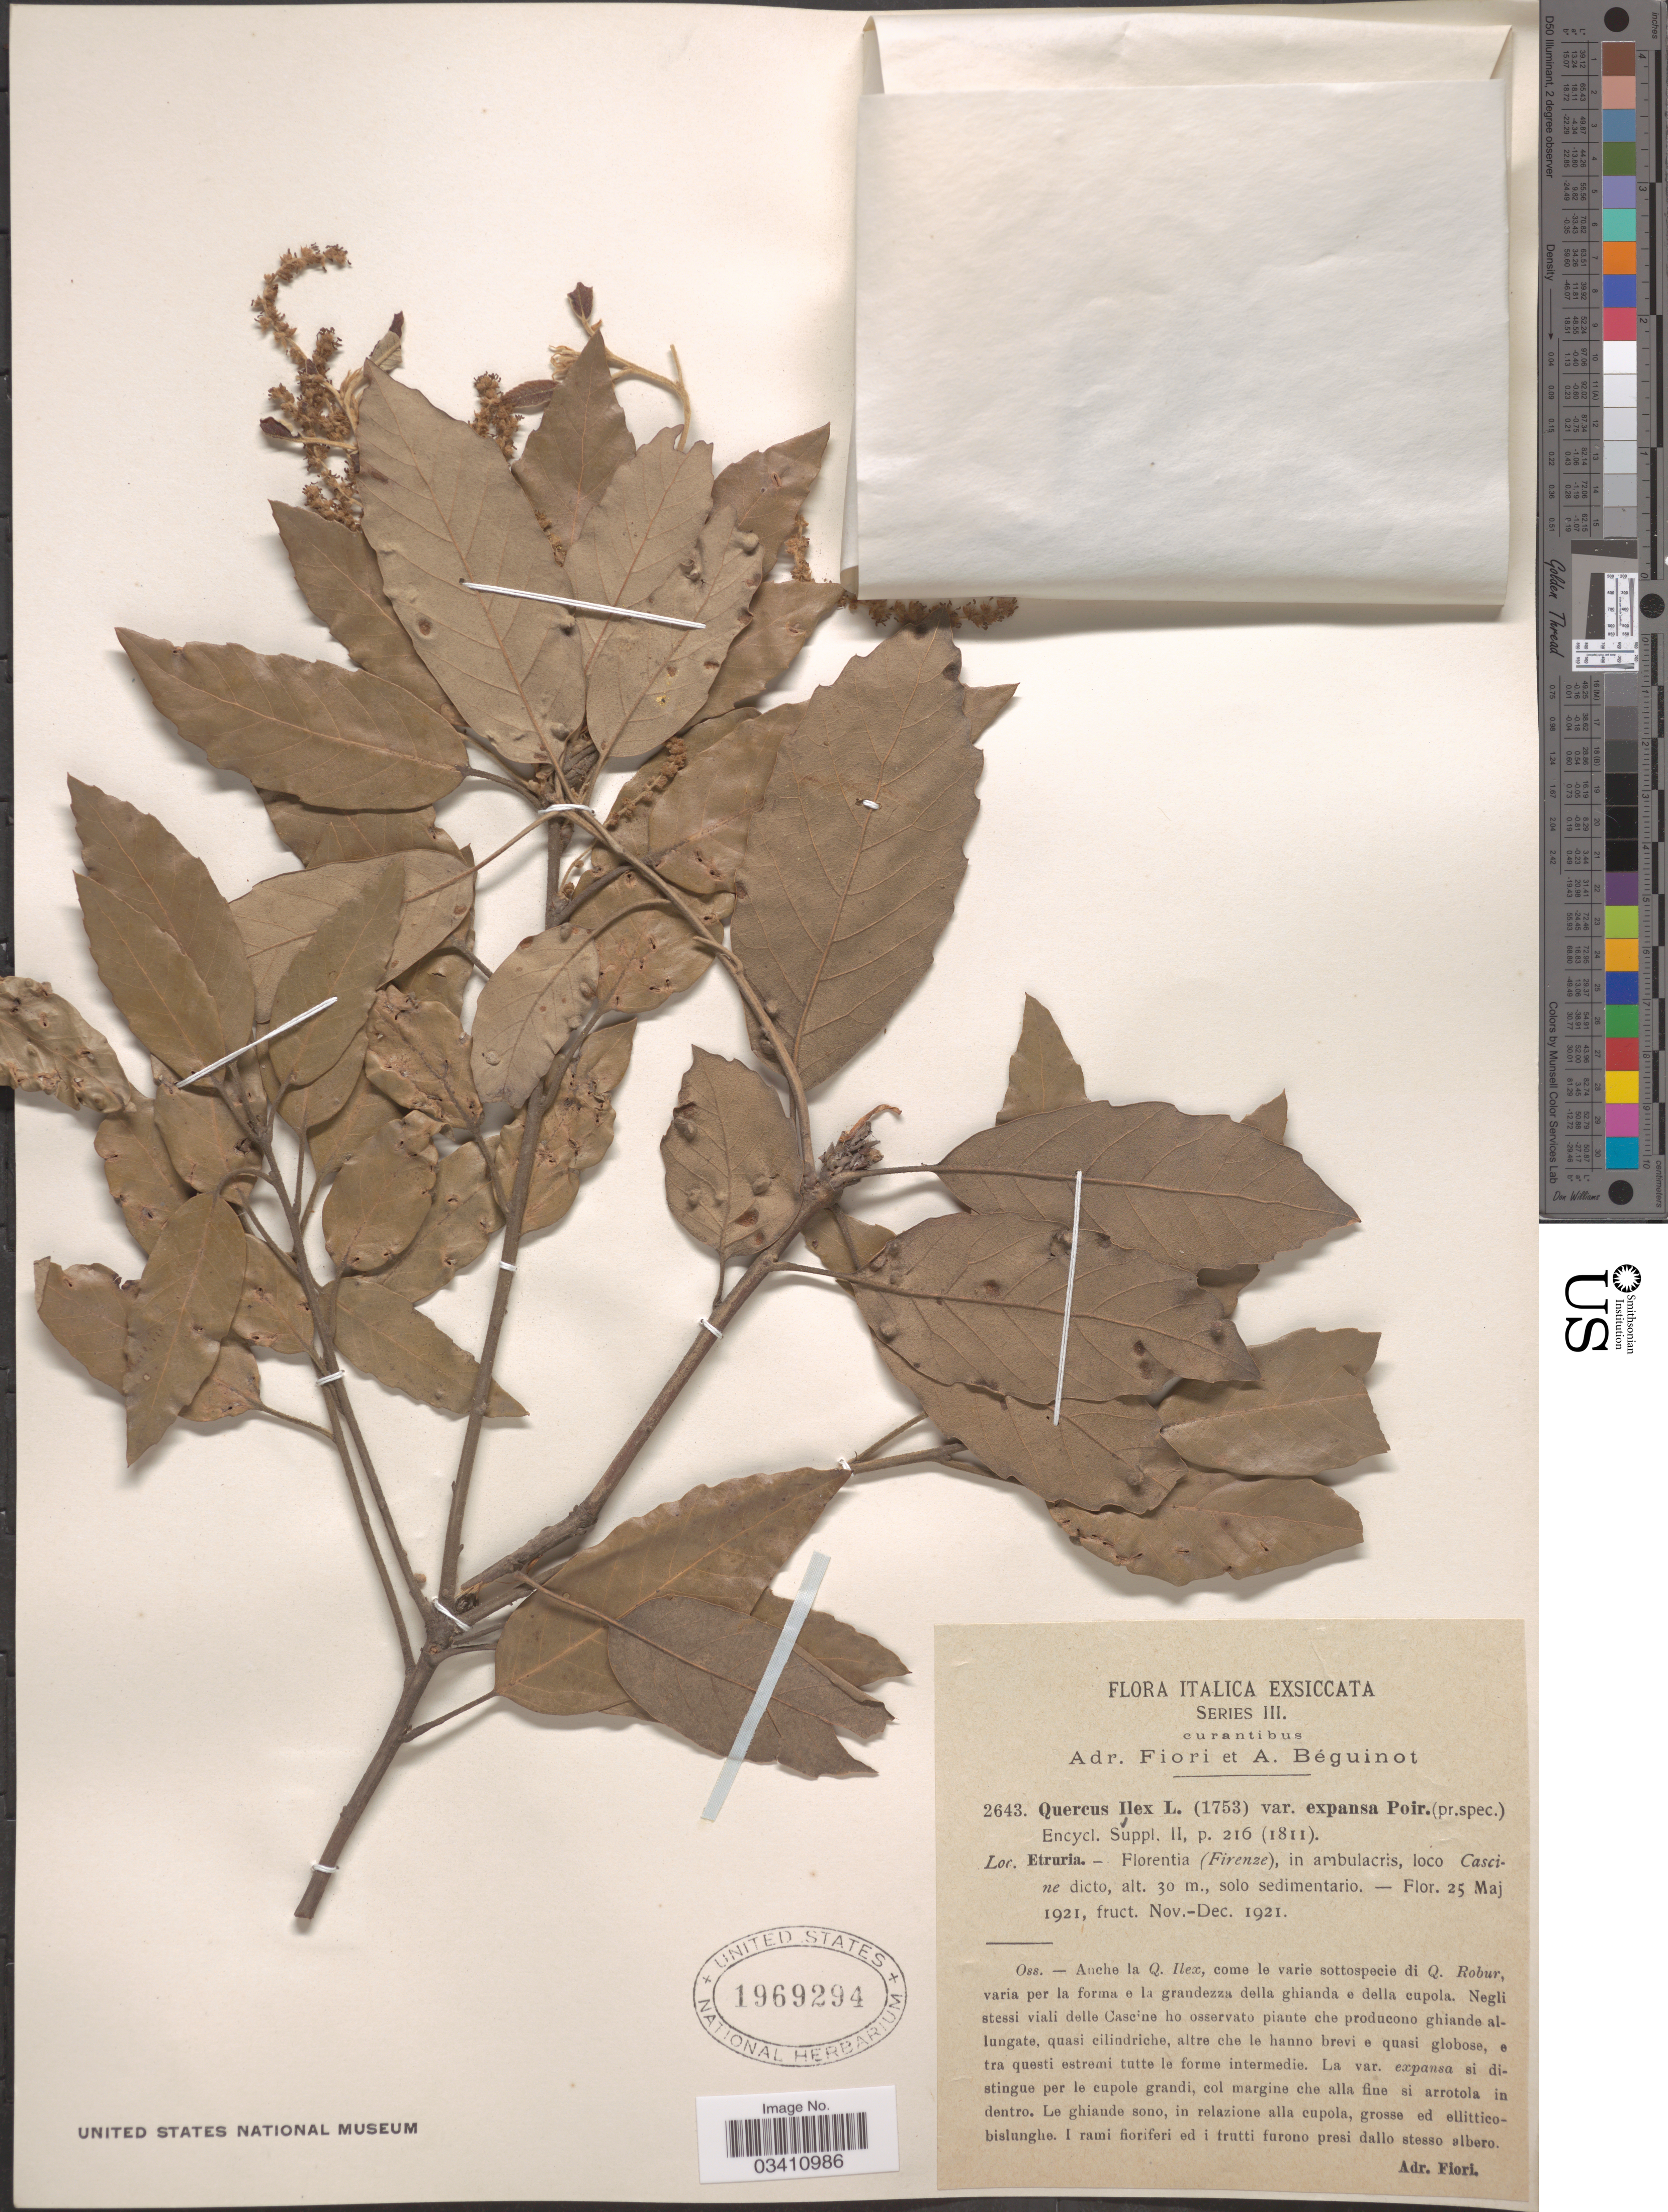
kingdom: Plantae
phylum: Tracheophyta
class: Magnoliopsida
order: Fagales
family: Fagaceae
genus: Quercus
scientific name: Quercus ilex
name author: Lour.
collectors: A. Fiori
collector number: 2643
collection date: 1921-05-25/1921-12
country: Italy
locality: Etruria. - Florentia (Firenze), in ambulacris, loco Cascine dicto.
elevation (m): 30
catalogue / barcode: US 1969294